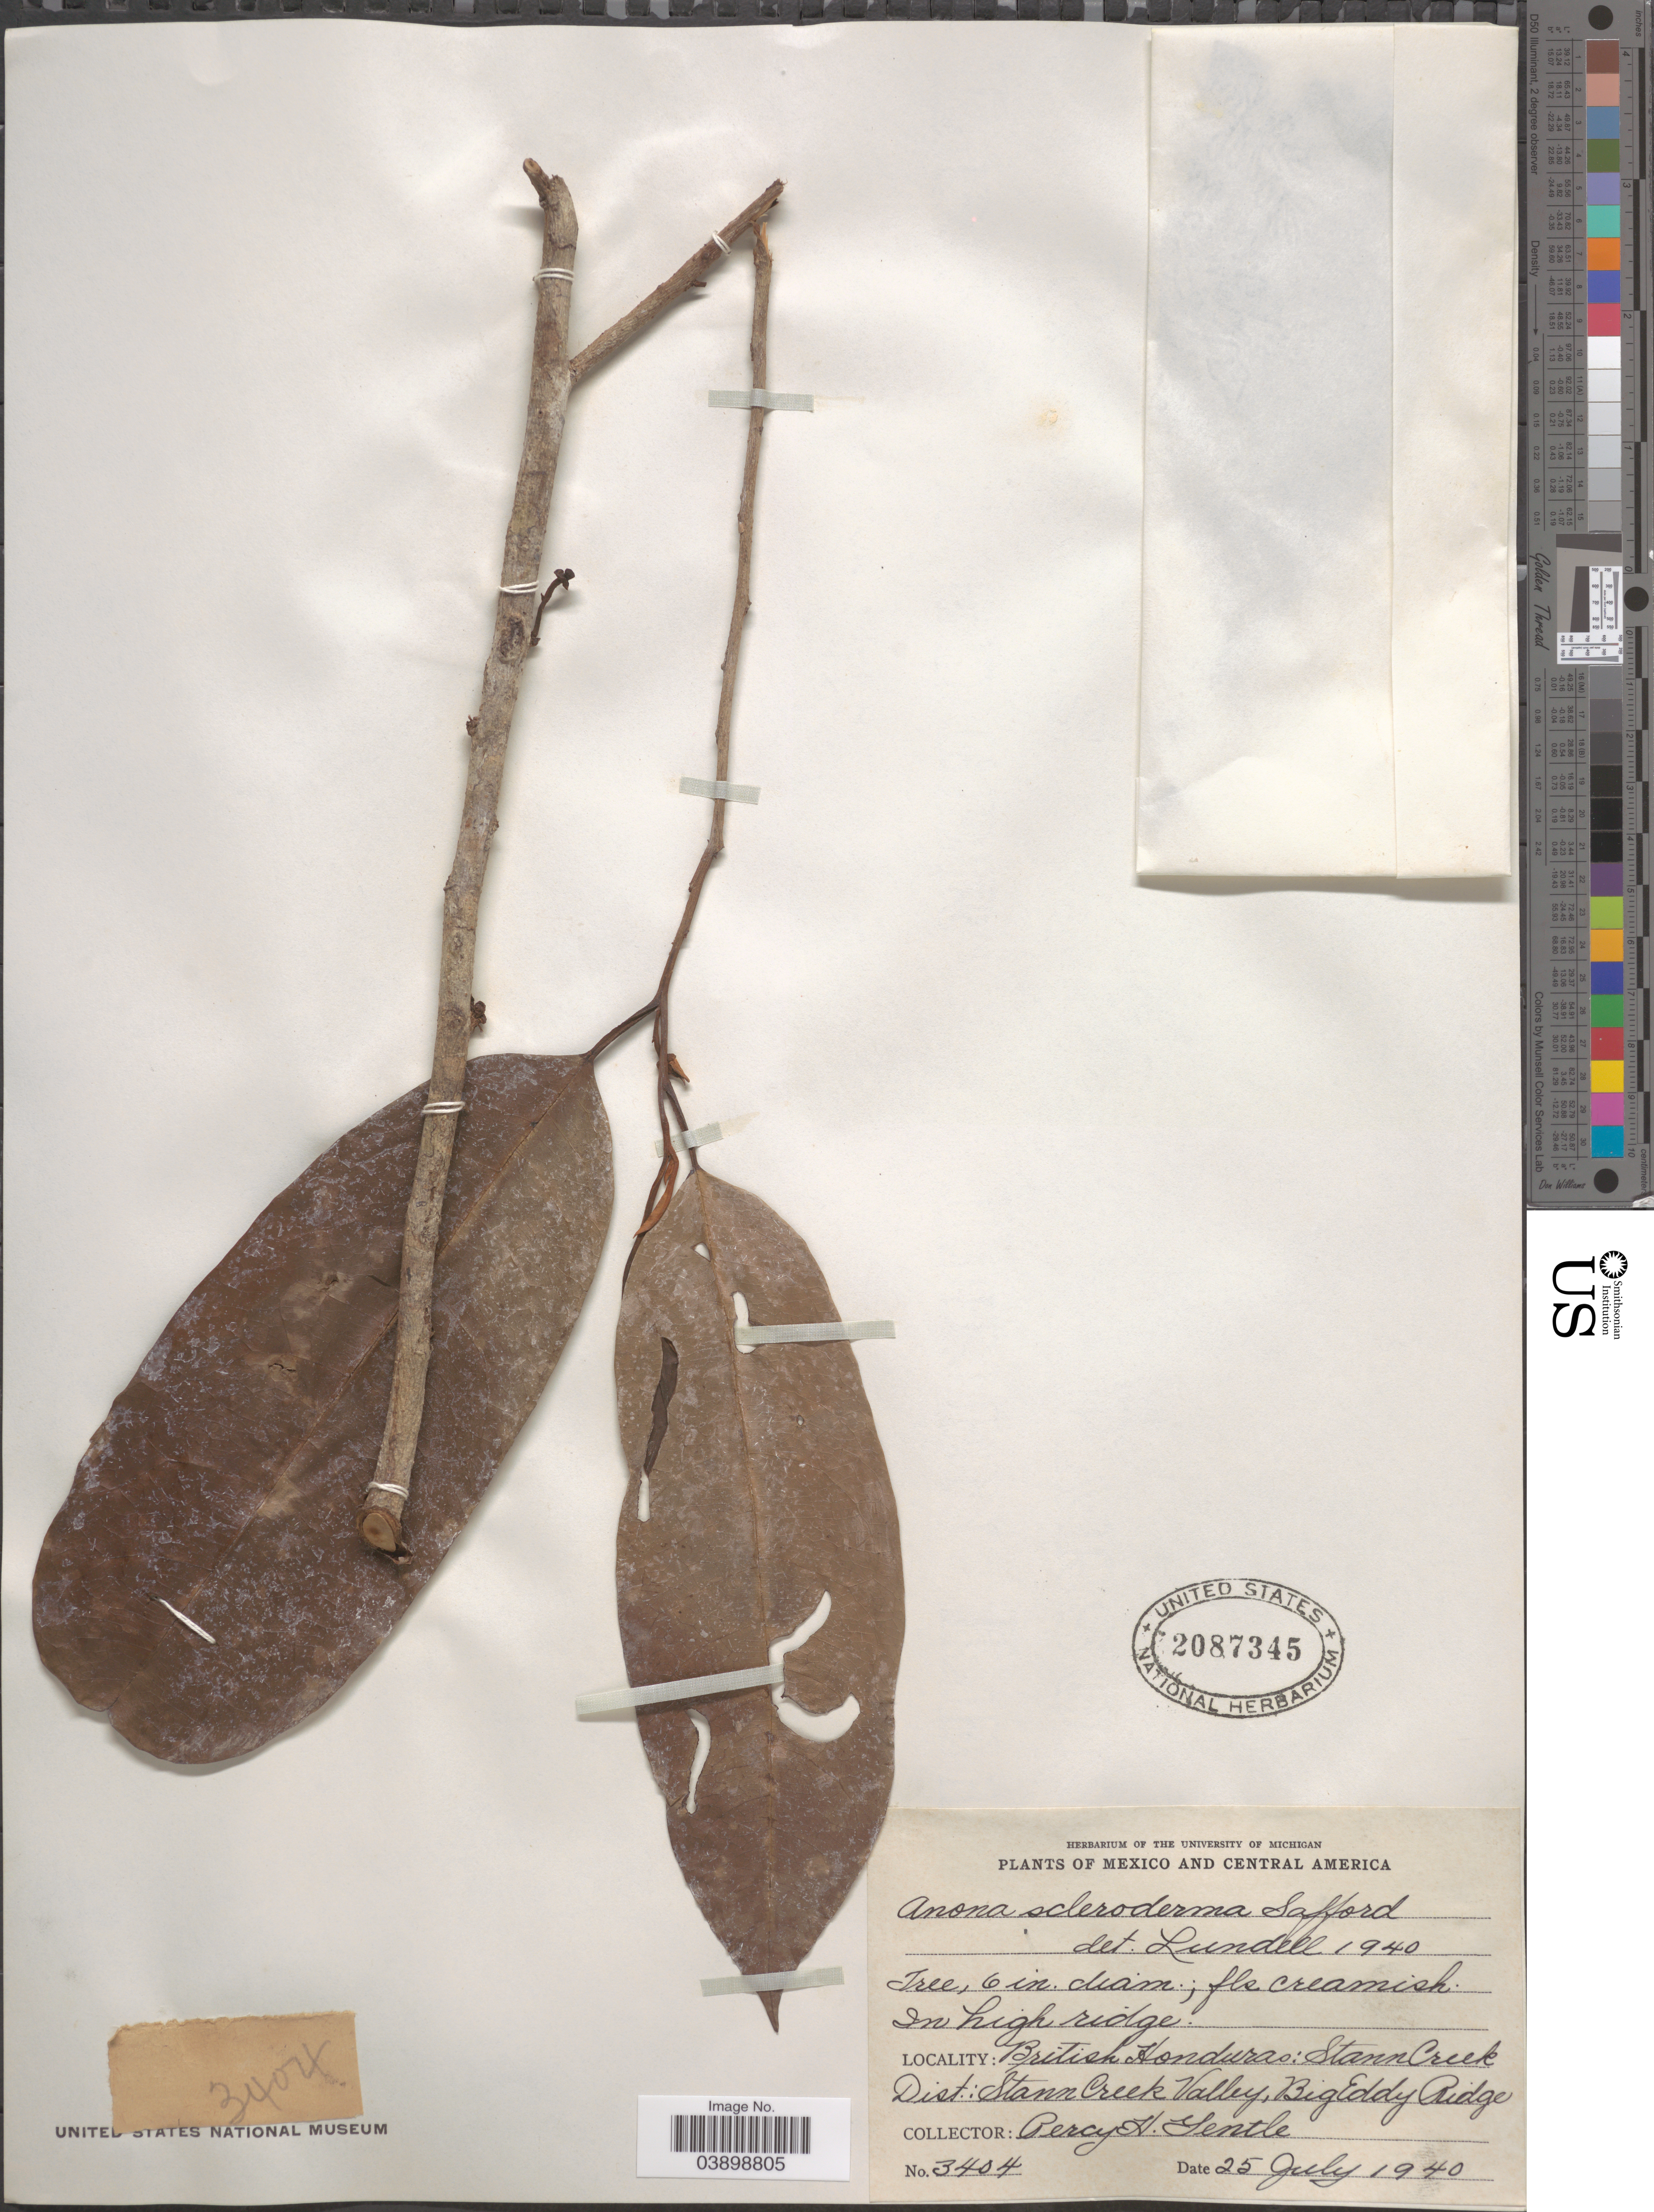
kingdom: Plantae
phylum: Tracheophyta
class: Magnoliopsida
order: Magnoliales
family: Annonaceae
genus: Annona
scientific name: Annona scleroderma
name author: Saff.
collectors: P. H. Gentle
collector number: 3404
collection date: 1940-07-25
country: Belize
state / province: Stann Creek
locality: British Honduras: Stann Creek Dist.: Stann Creek Valley, Big Eddy Ridge.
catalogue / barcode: US 2087345